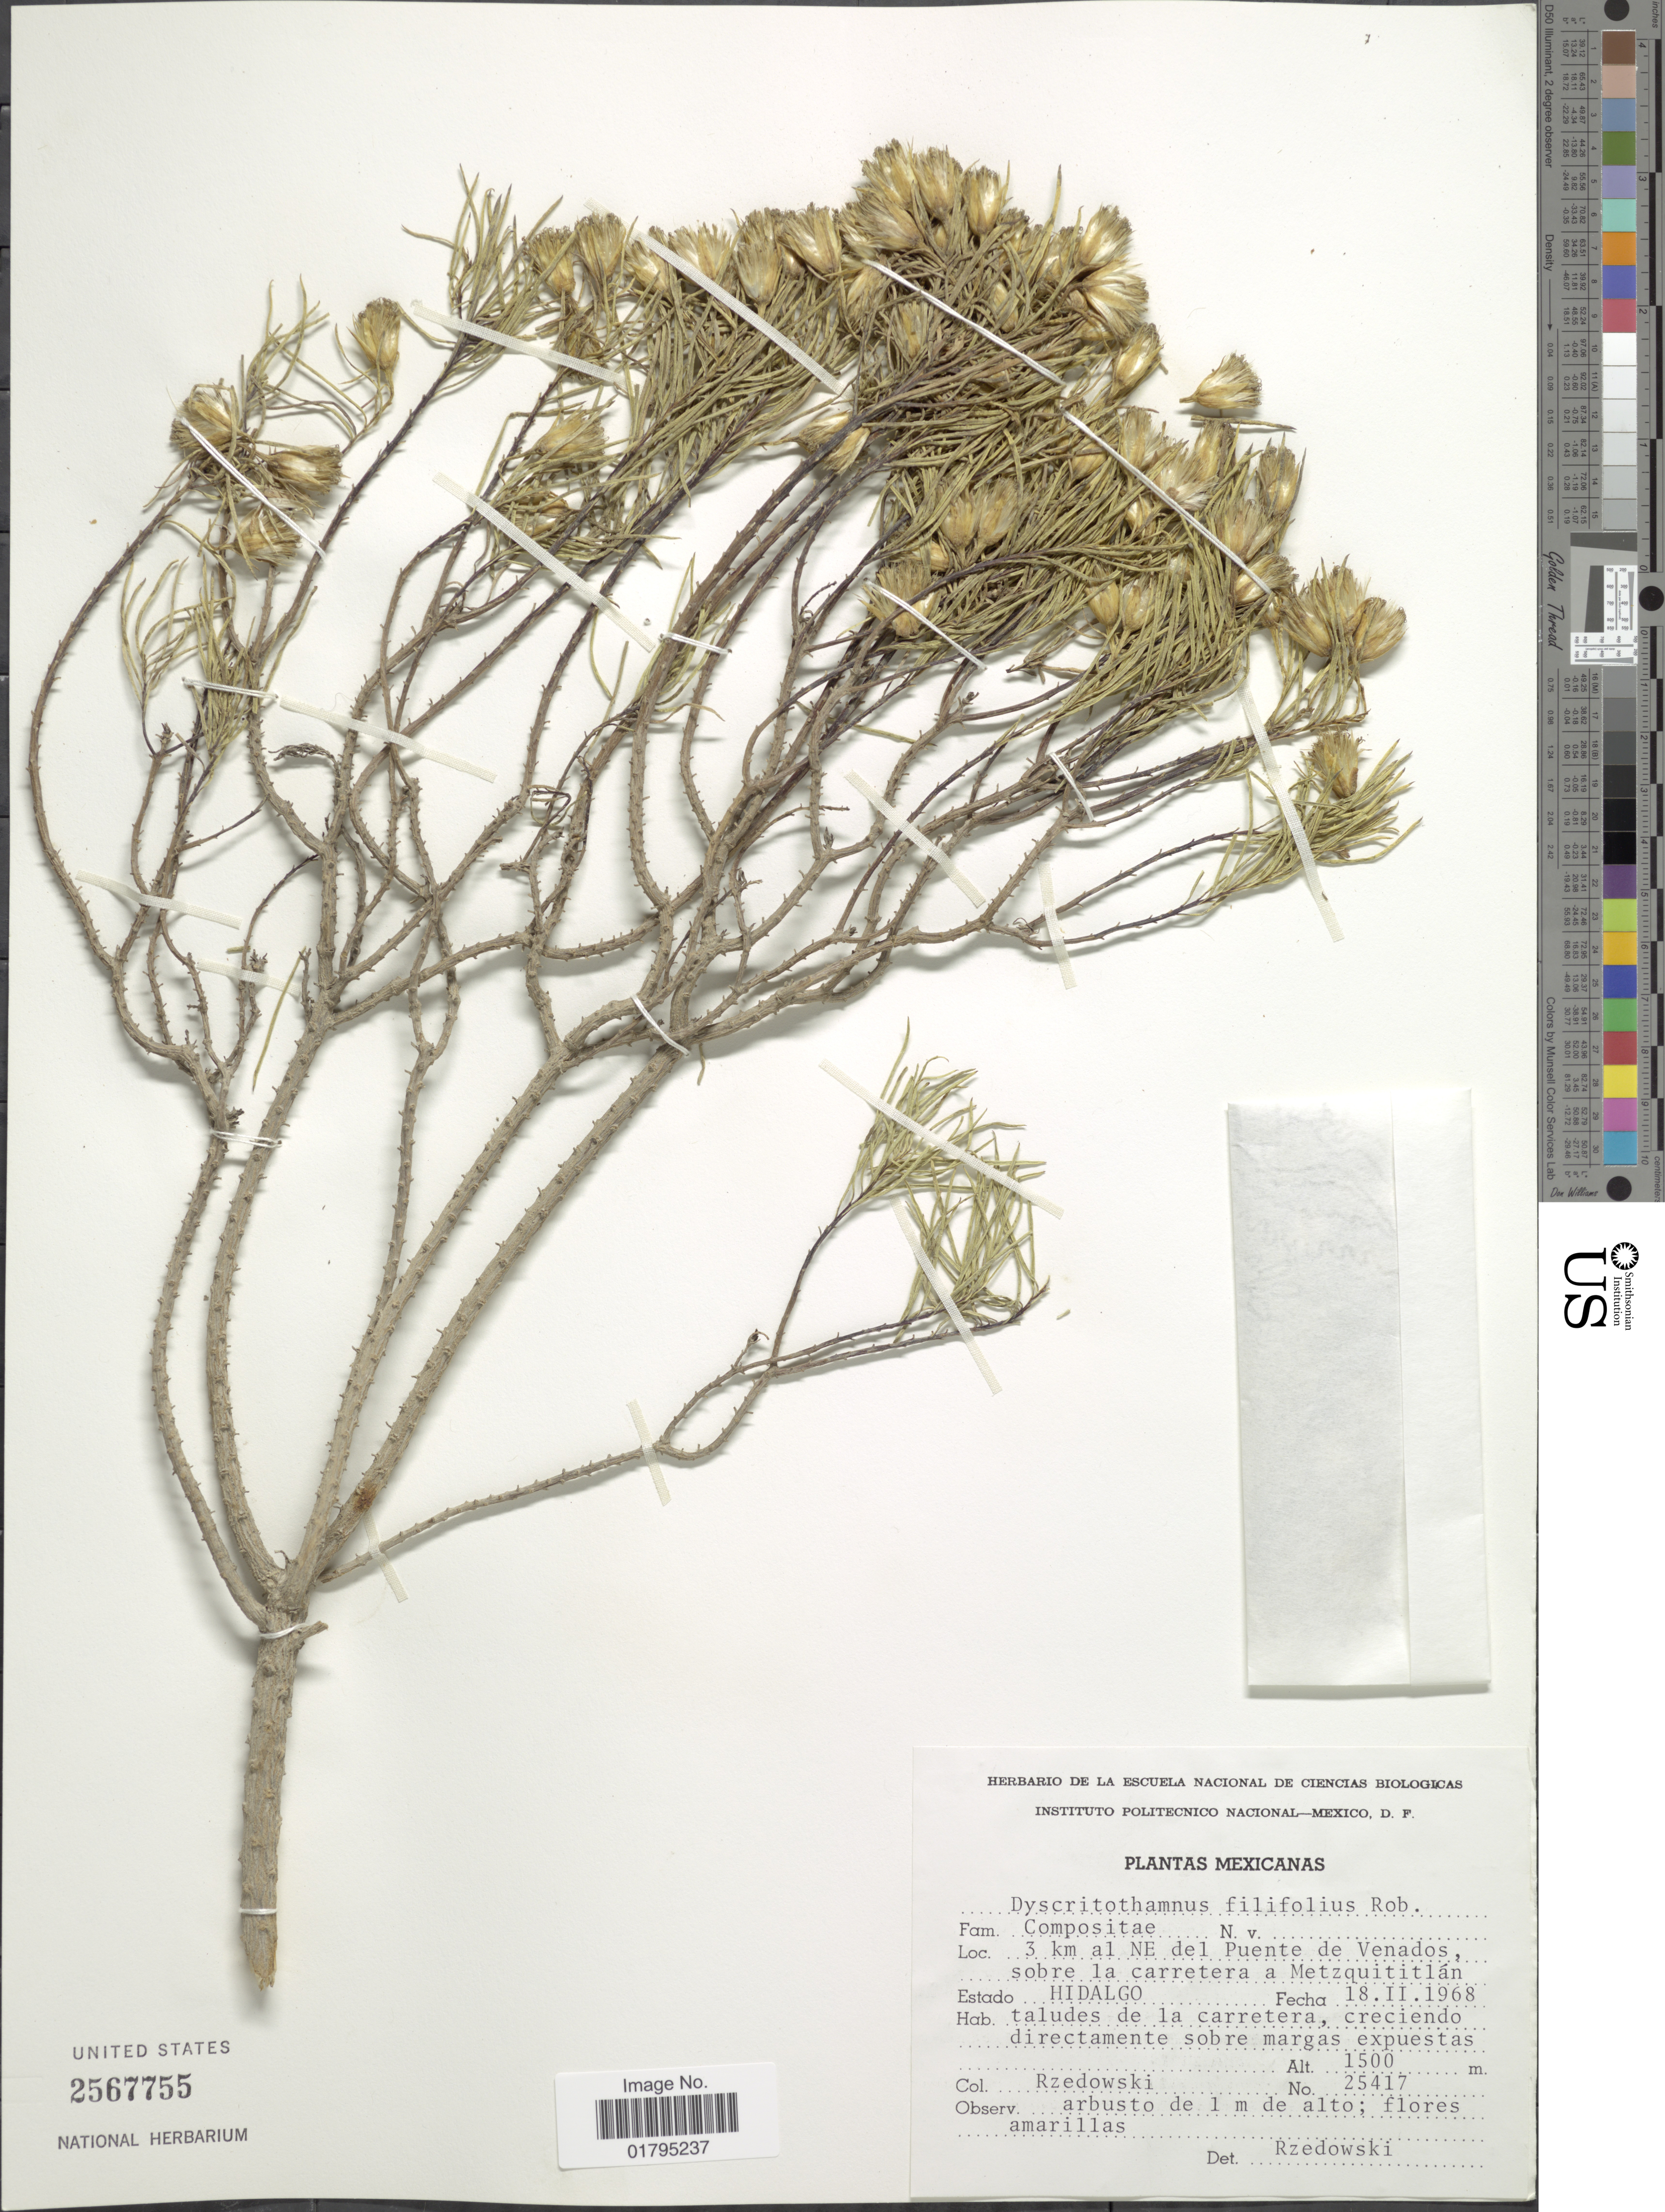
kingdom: Plantae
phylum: Tracheophyta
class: Magnoliopsida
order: Asterales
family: Asteraceae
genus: Dyscritothamnus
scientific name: Dyscritothamnus filifolius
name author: B.L. Rob.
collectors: Rzedowski, --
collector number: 25417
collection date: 1968-02-18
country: Mexico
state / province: Hidalgo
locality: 3 km al NE del Puente de Venados, sobre la carretera a Metzquititlan. Estado Hidalgo.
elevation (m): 1500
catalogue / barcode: US 2567755